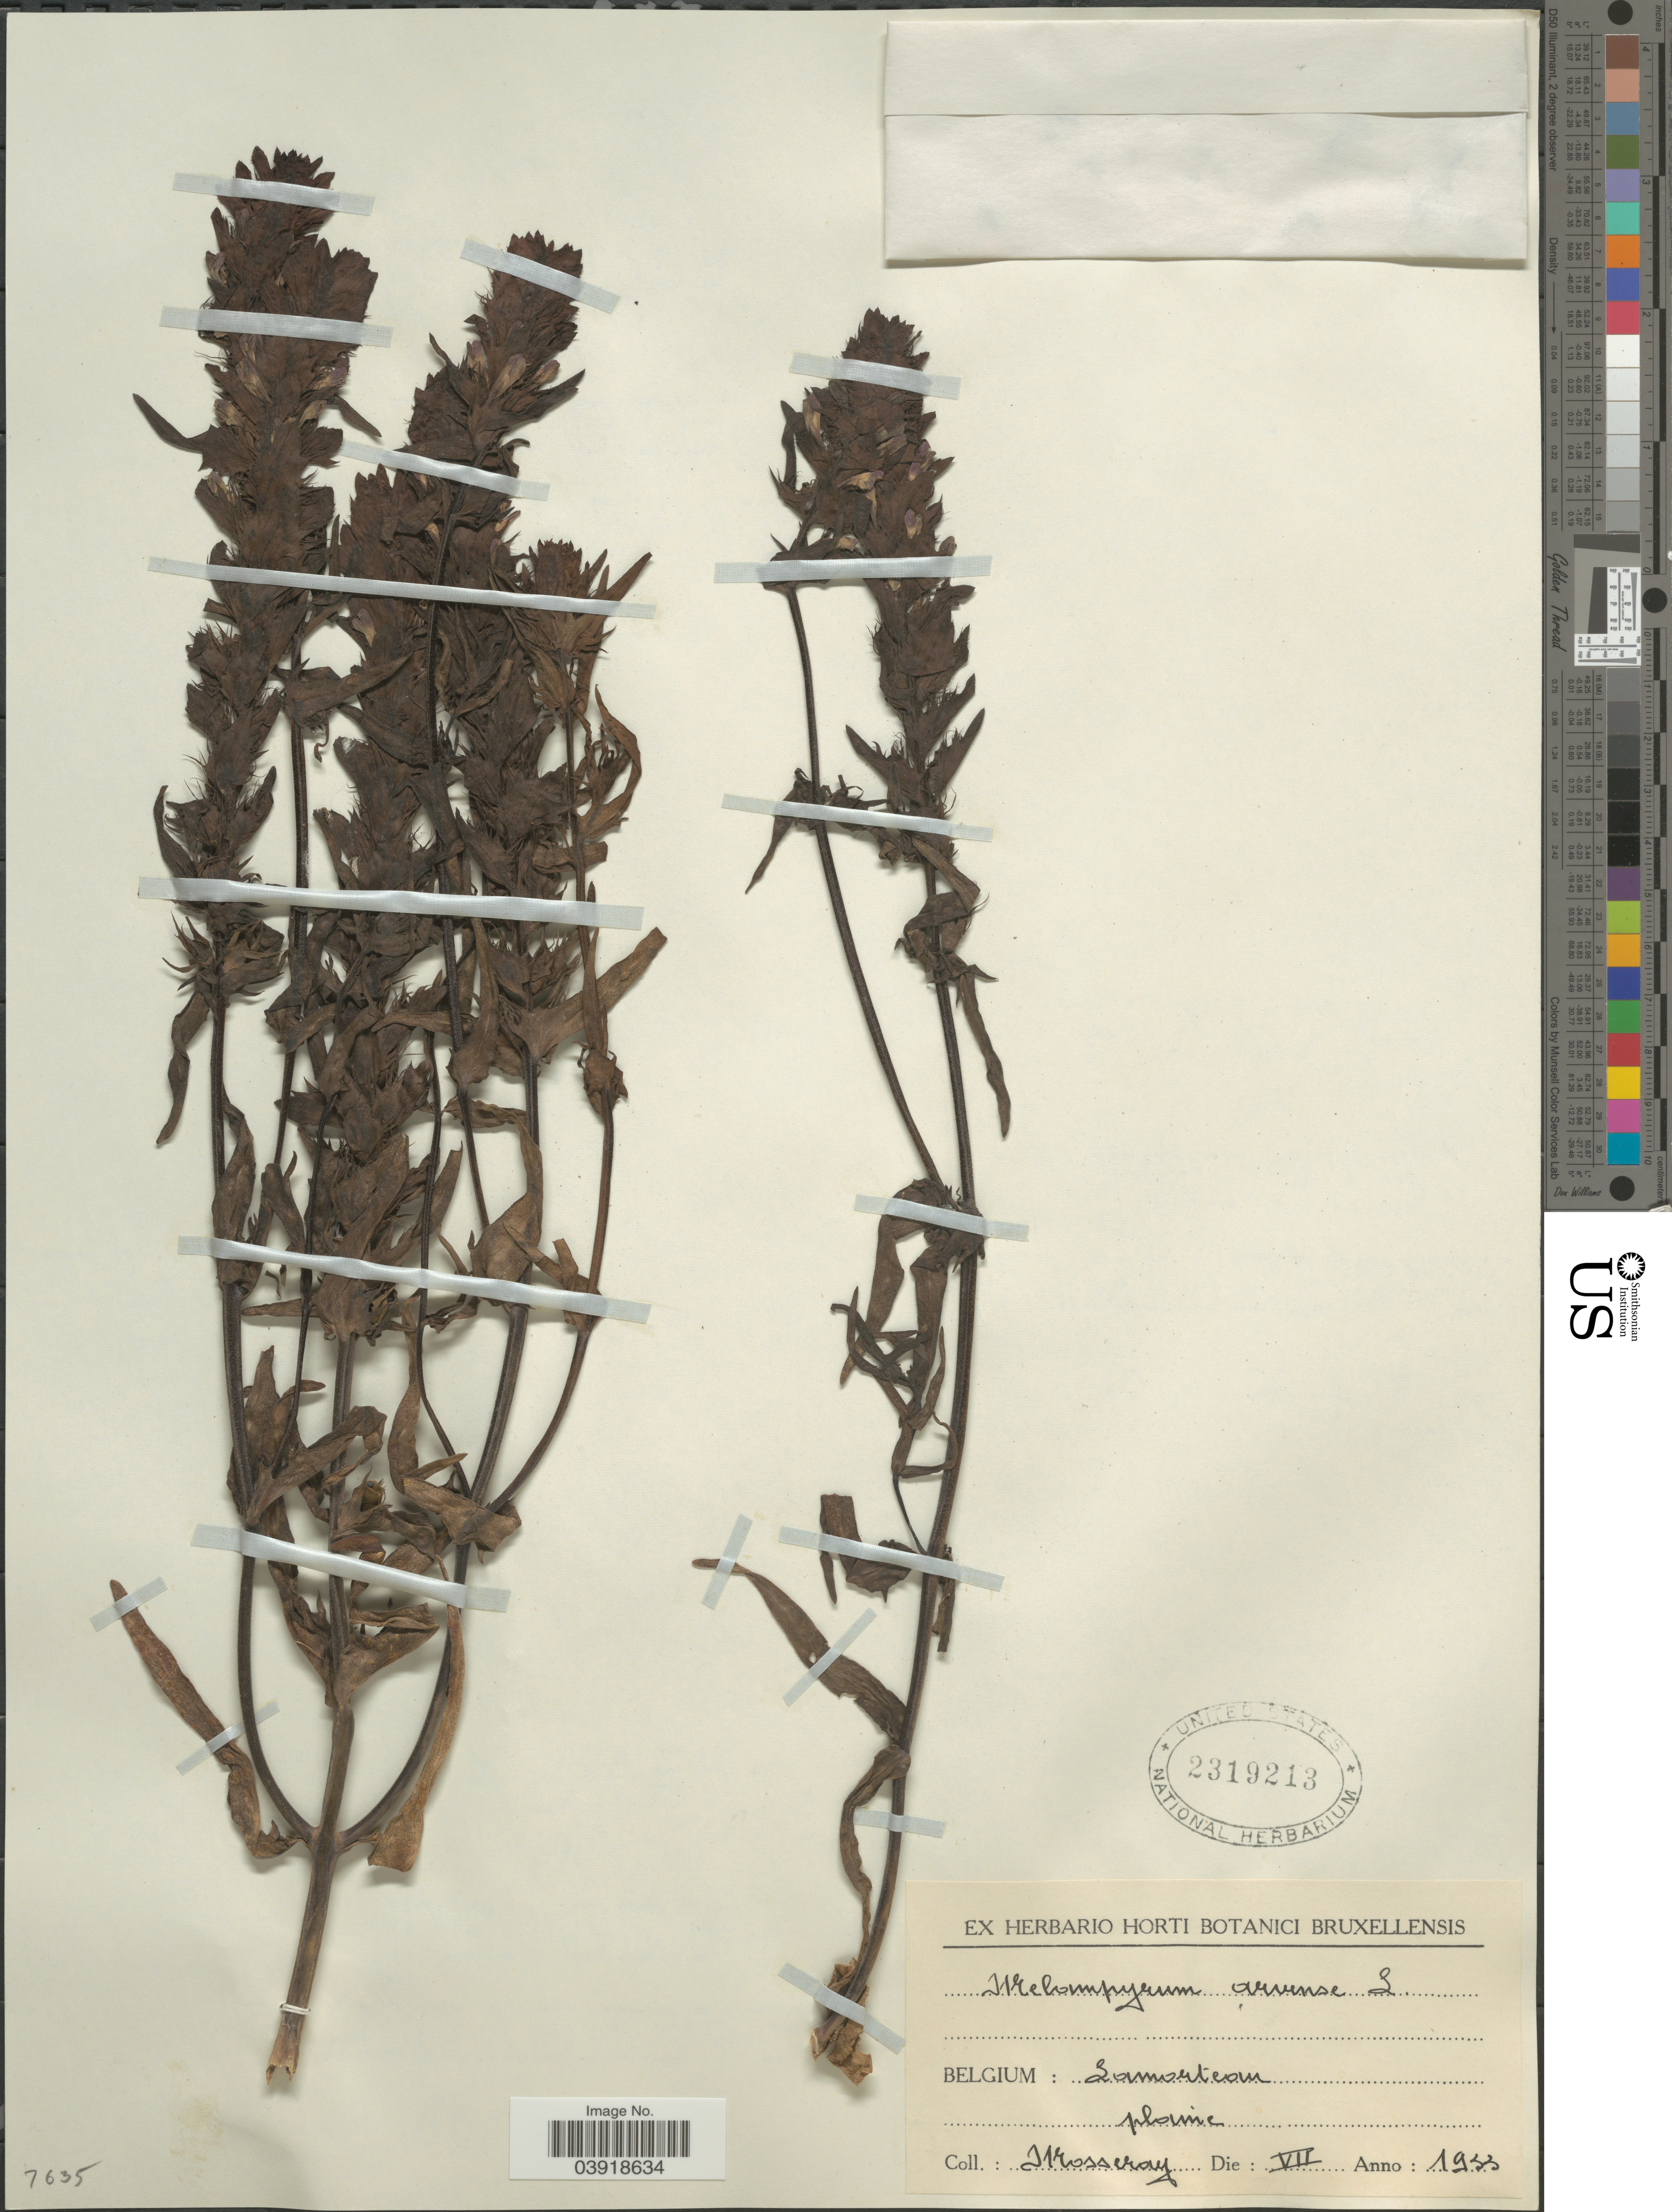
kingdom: Plantae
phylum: Tracheophyta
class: Magnoliopsida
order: Lamiales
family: Orobanchaceae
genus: Melampyrum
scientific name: Melampyrum arvense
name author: L.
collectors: Mosseray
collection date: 1933-07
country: Belgium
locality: Lamorteau plaine.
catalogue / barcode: US 2319213